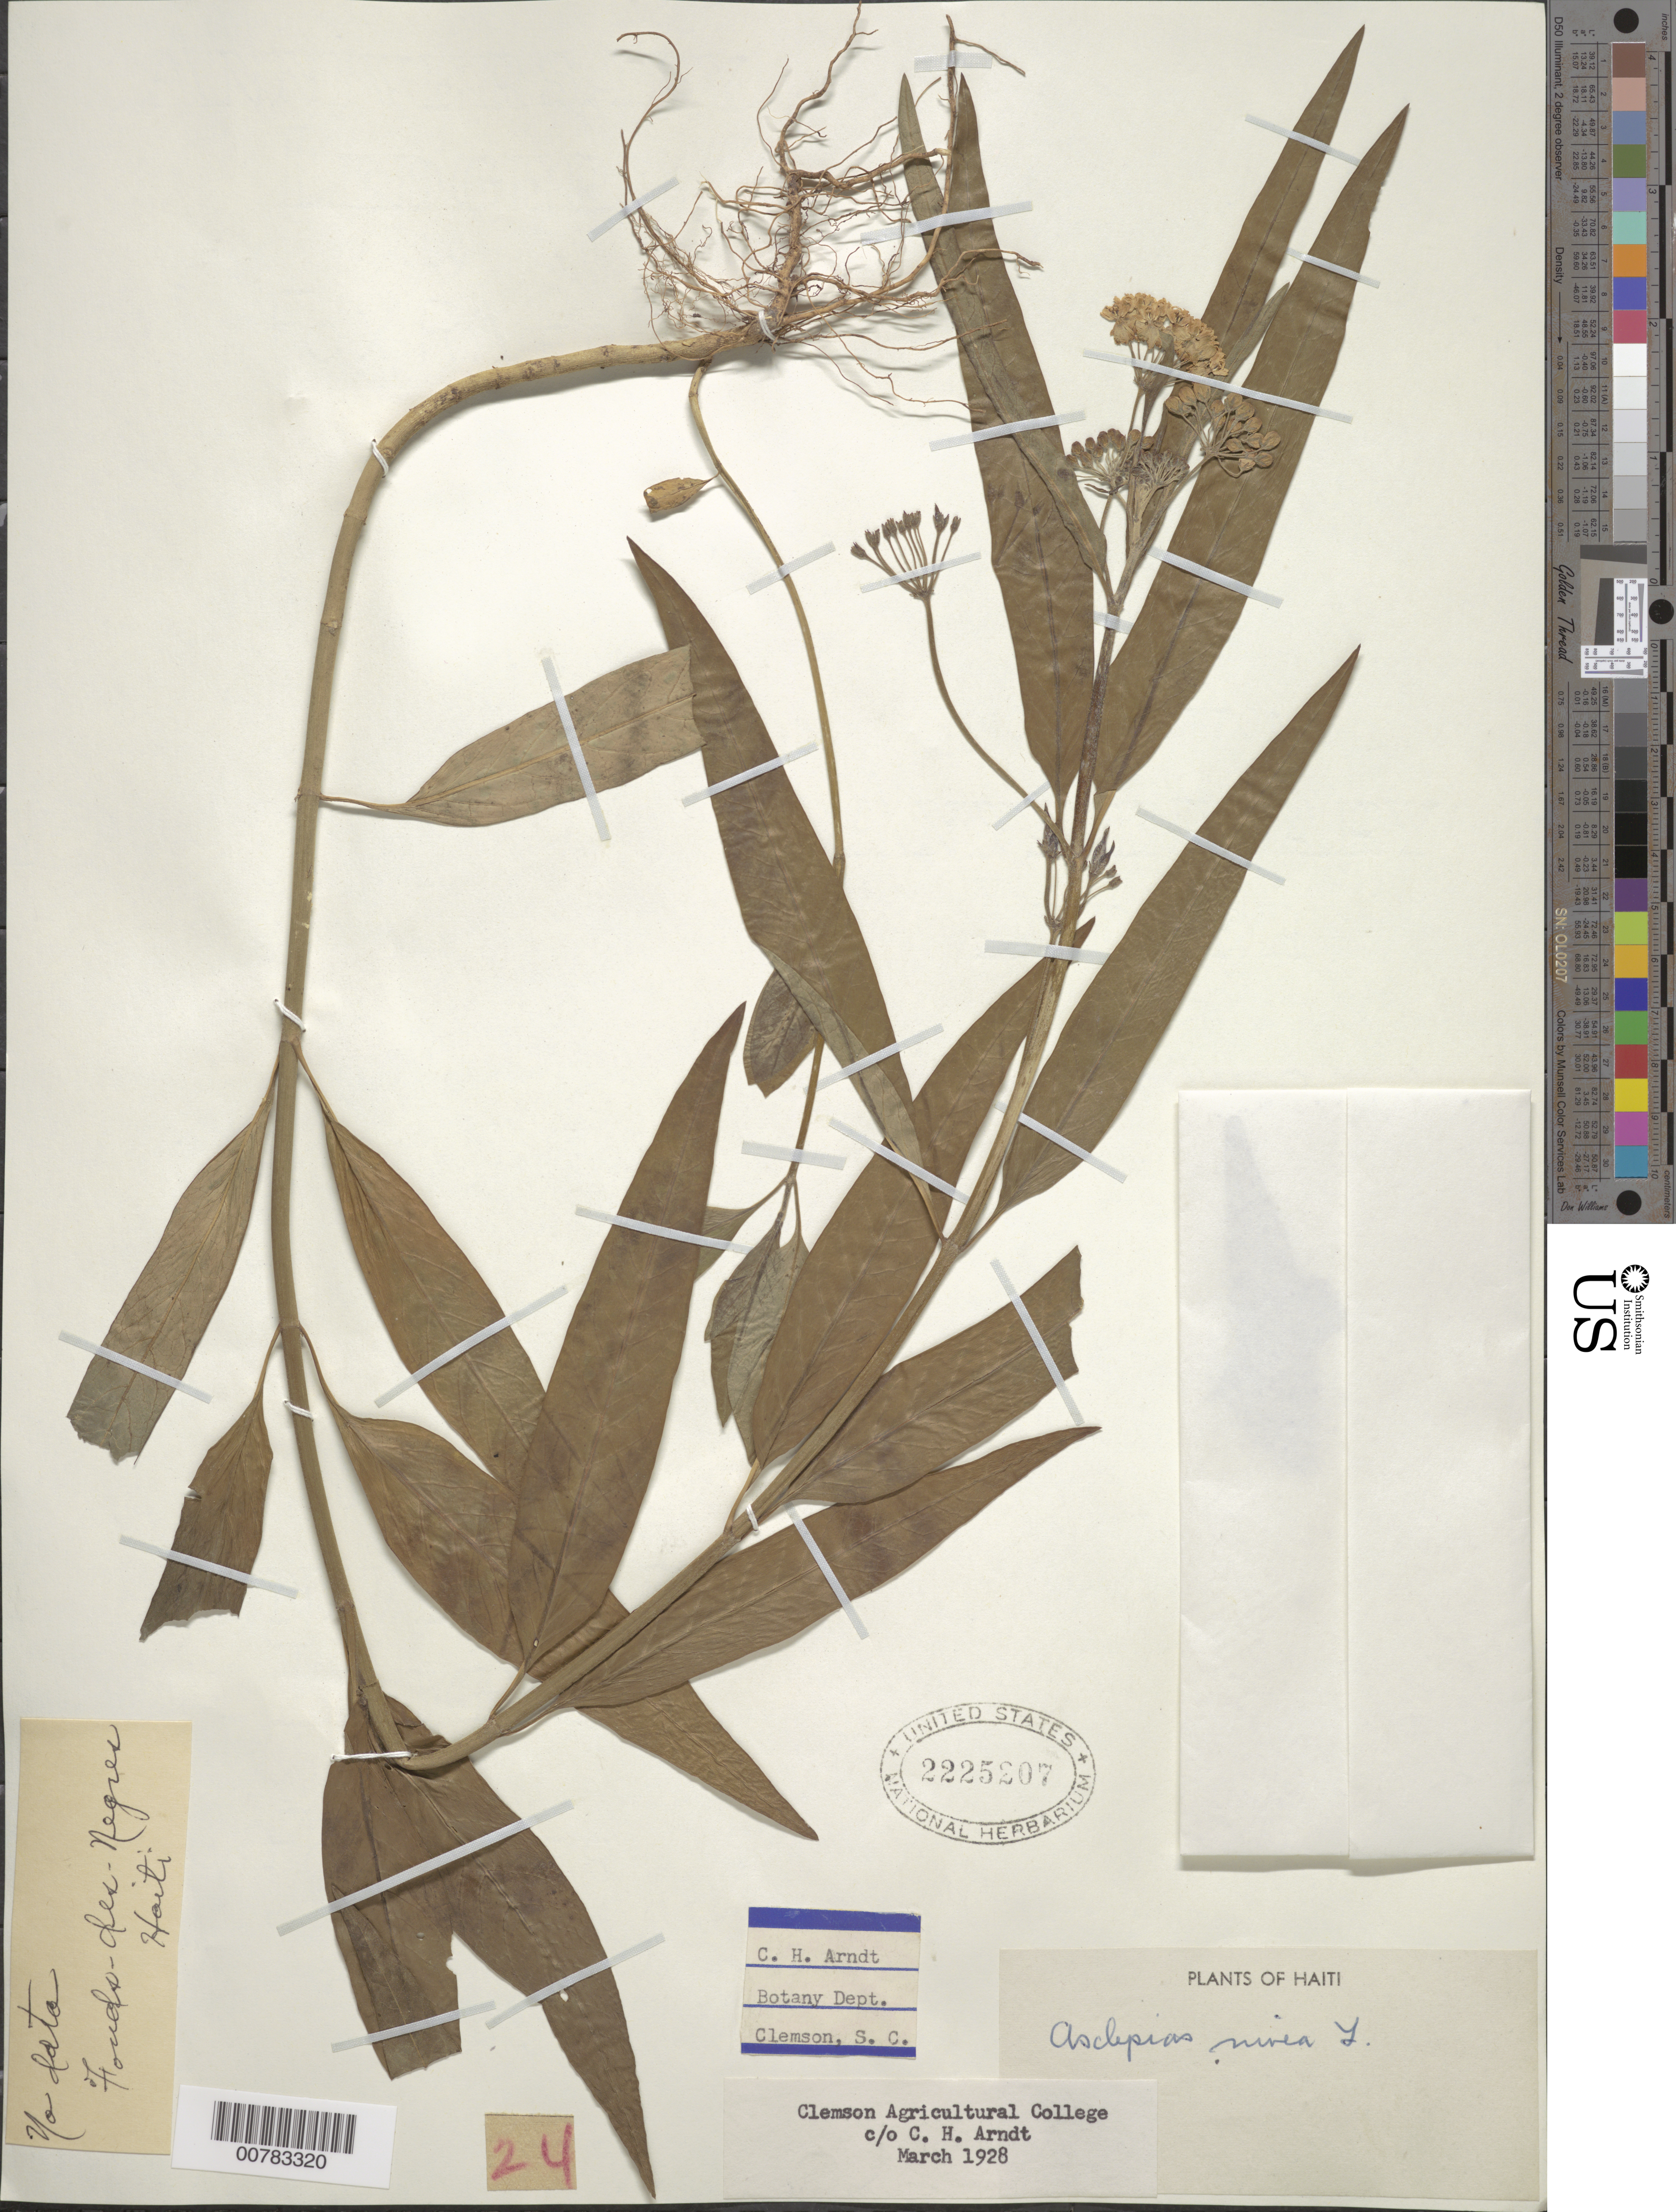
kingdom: Plantae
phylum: Tracheophyta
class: Magnoliopsida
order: Gentianales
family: Apocynaceae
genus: Asclepias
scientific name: Asclepias nivea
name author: L.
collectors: C. Arndt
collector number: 24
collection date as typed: Mar 1928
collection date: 1928-03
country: Haiti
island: Hispaniola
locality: Fonds-des-Negres.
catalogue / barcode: US 2225207